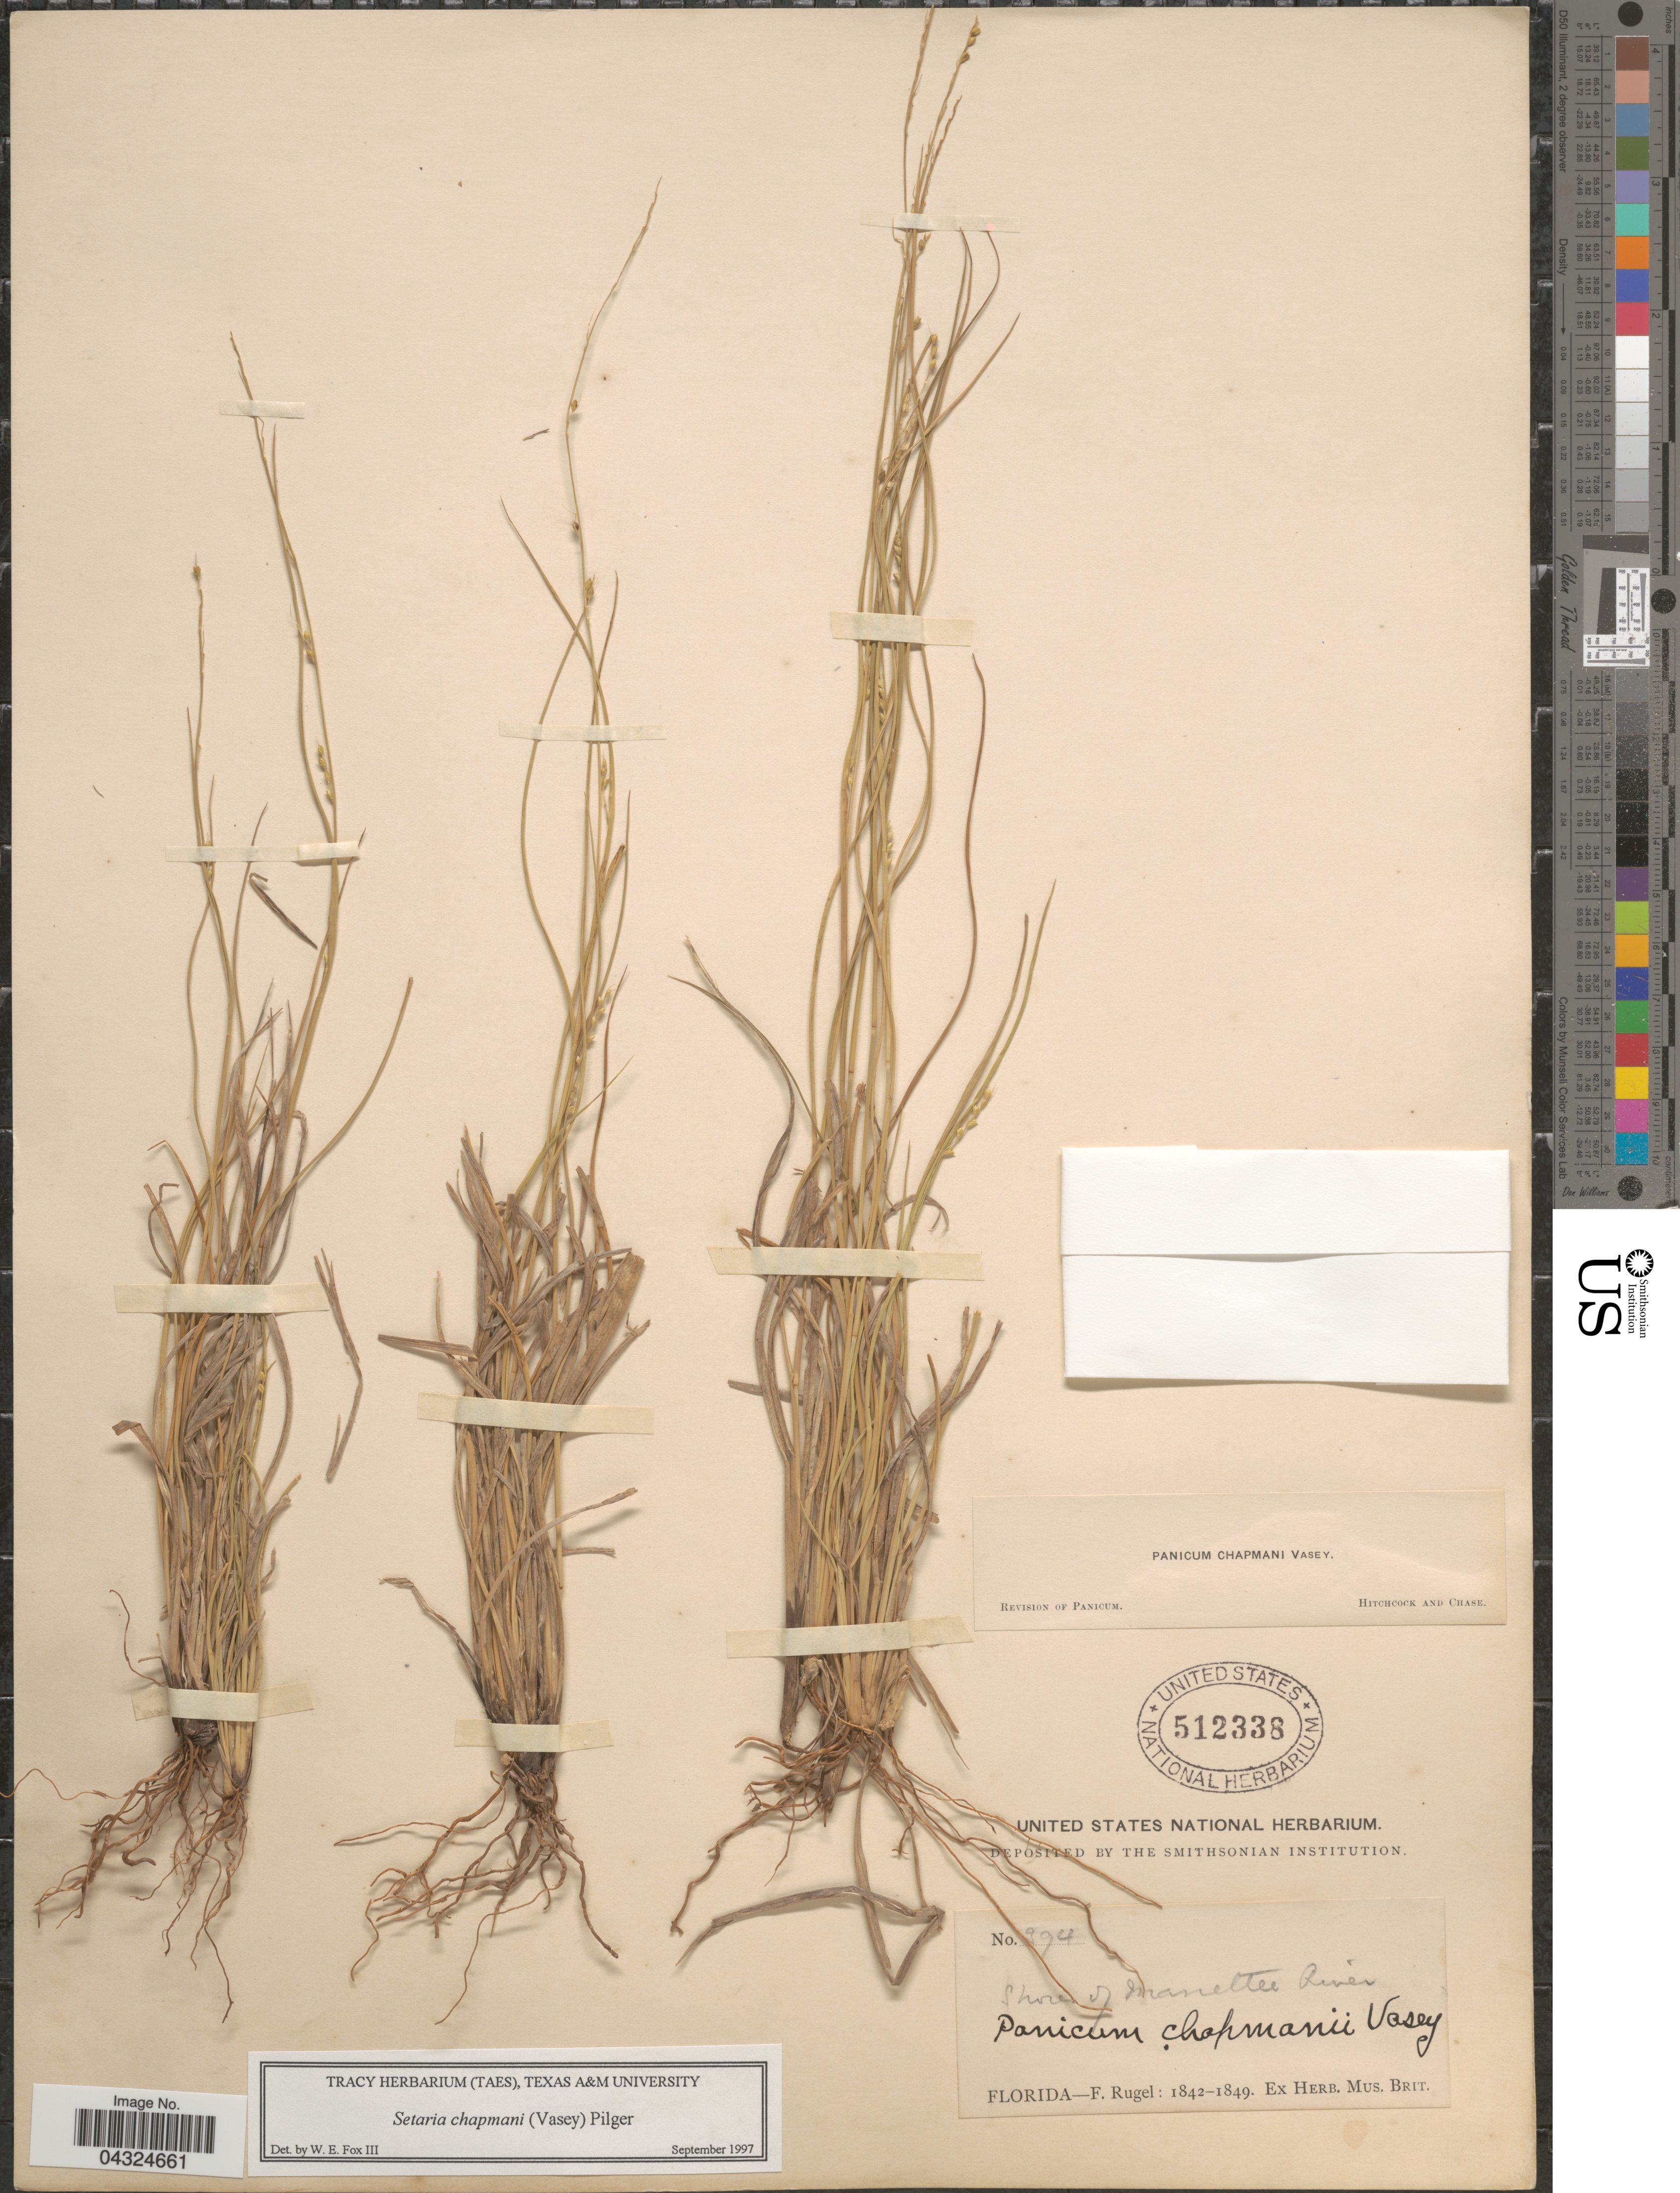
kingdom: Plantae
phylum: Tracheophyta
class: Liliopsida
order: Poales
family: Poaceae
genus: Setaria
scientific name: Setaria chapmanii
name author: (Vasey) Pilg.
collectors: F. Rugel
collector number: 974*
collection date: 1842/1849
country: United States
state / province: Florida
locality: Shore of Manettee River.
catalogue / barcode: US 512338